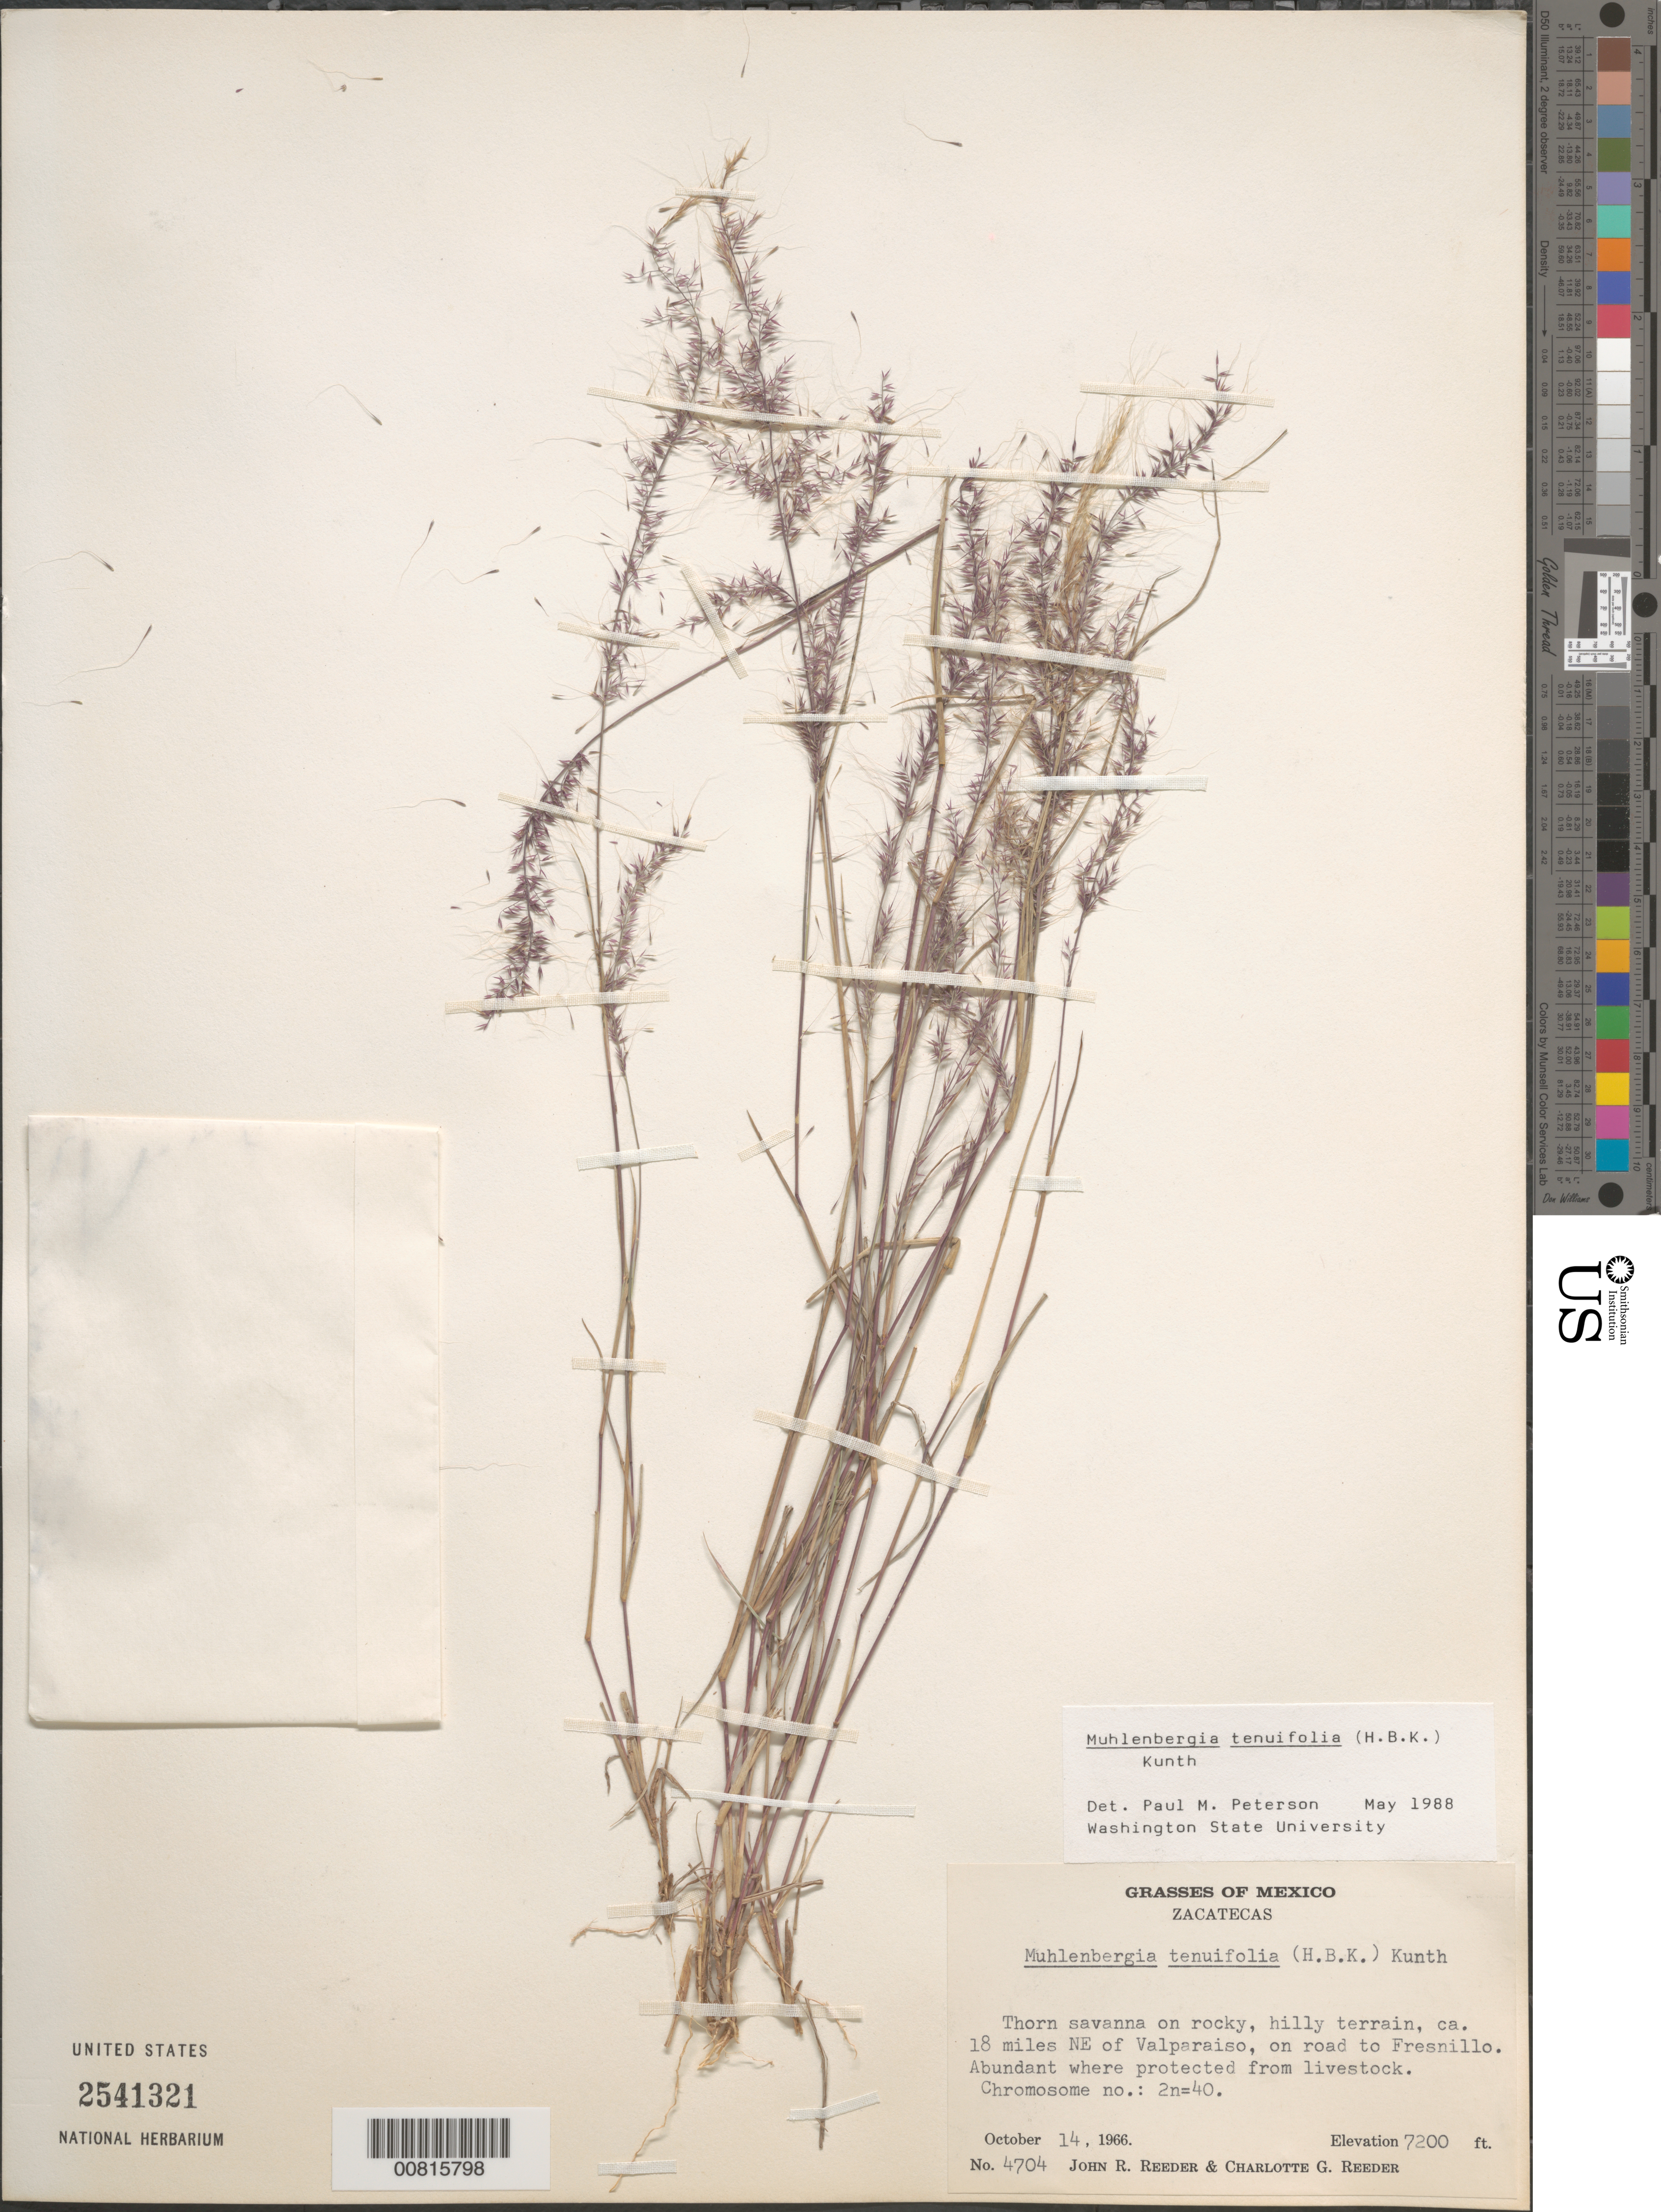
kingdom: Plantae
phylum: Tracheophyta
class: Liliopsida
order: Poales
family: Poaceae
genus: Muhlenbergia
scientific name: Muhlenbergia tenuifolia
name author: (Kunth) Kunth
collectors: J. R. Reeder & C. G. Reeder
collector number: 4704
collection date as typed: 14 Oct 1966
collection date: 1966-10-14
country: Mexico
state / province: Zacatecas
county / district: Valparaiso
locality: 18 mi NE of Valparaiso, on road to Fresnillo, mpio. Valparaiso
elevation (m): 2195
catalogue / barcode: US 2541321